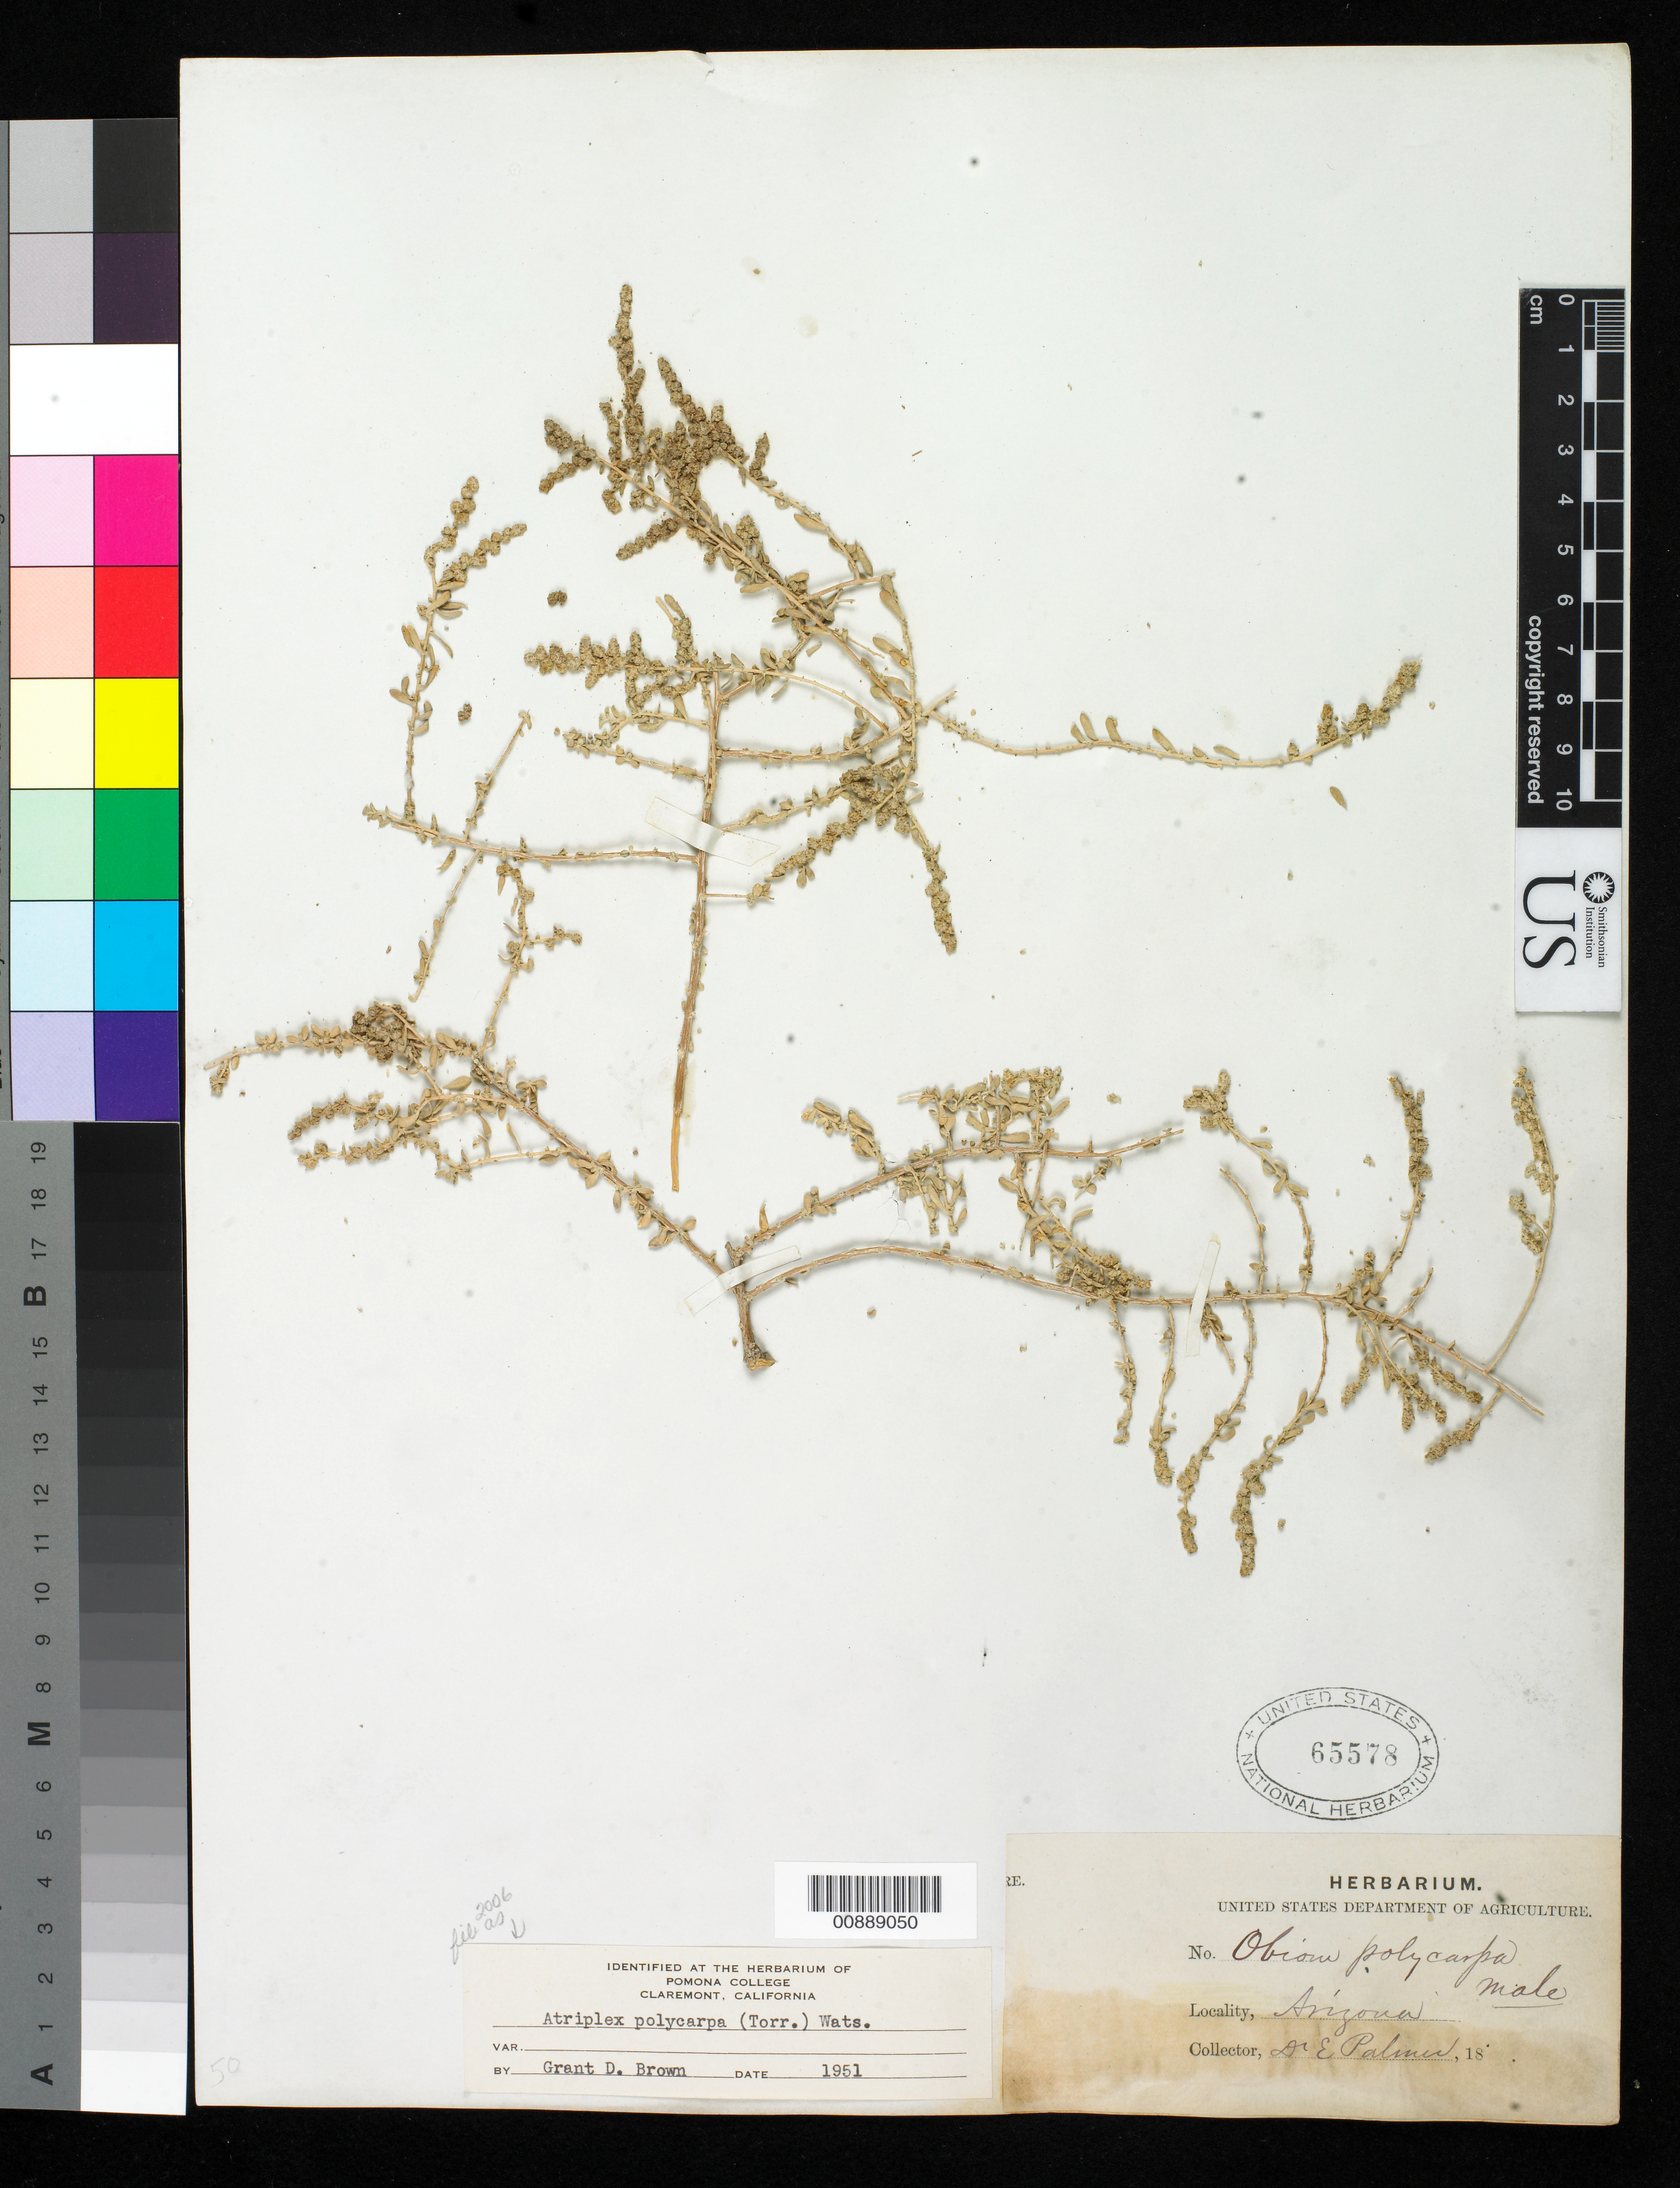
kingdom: Plantae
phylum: Tracheophyta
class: Magnoliopsida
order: Caryophyllales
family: Amaranthaceae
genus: Atriplex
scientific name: Atriplex polycarpa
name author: (Torr.) S. Watson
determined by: Brown, G. D.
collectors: E. Palmer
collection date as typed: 18--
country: United States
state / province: Arizona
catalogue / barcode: US 65578